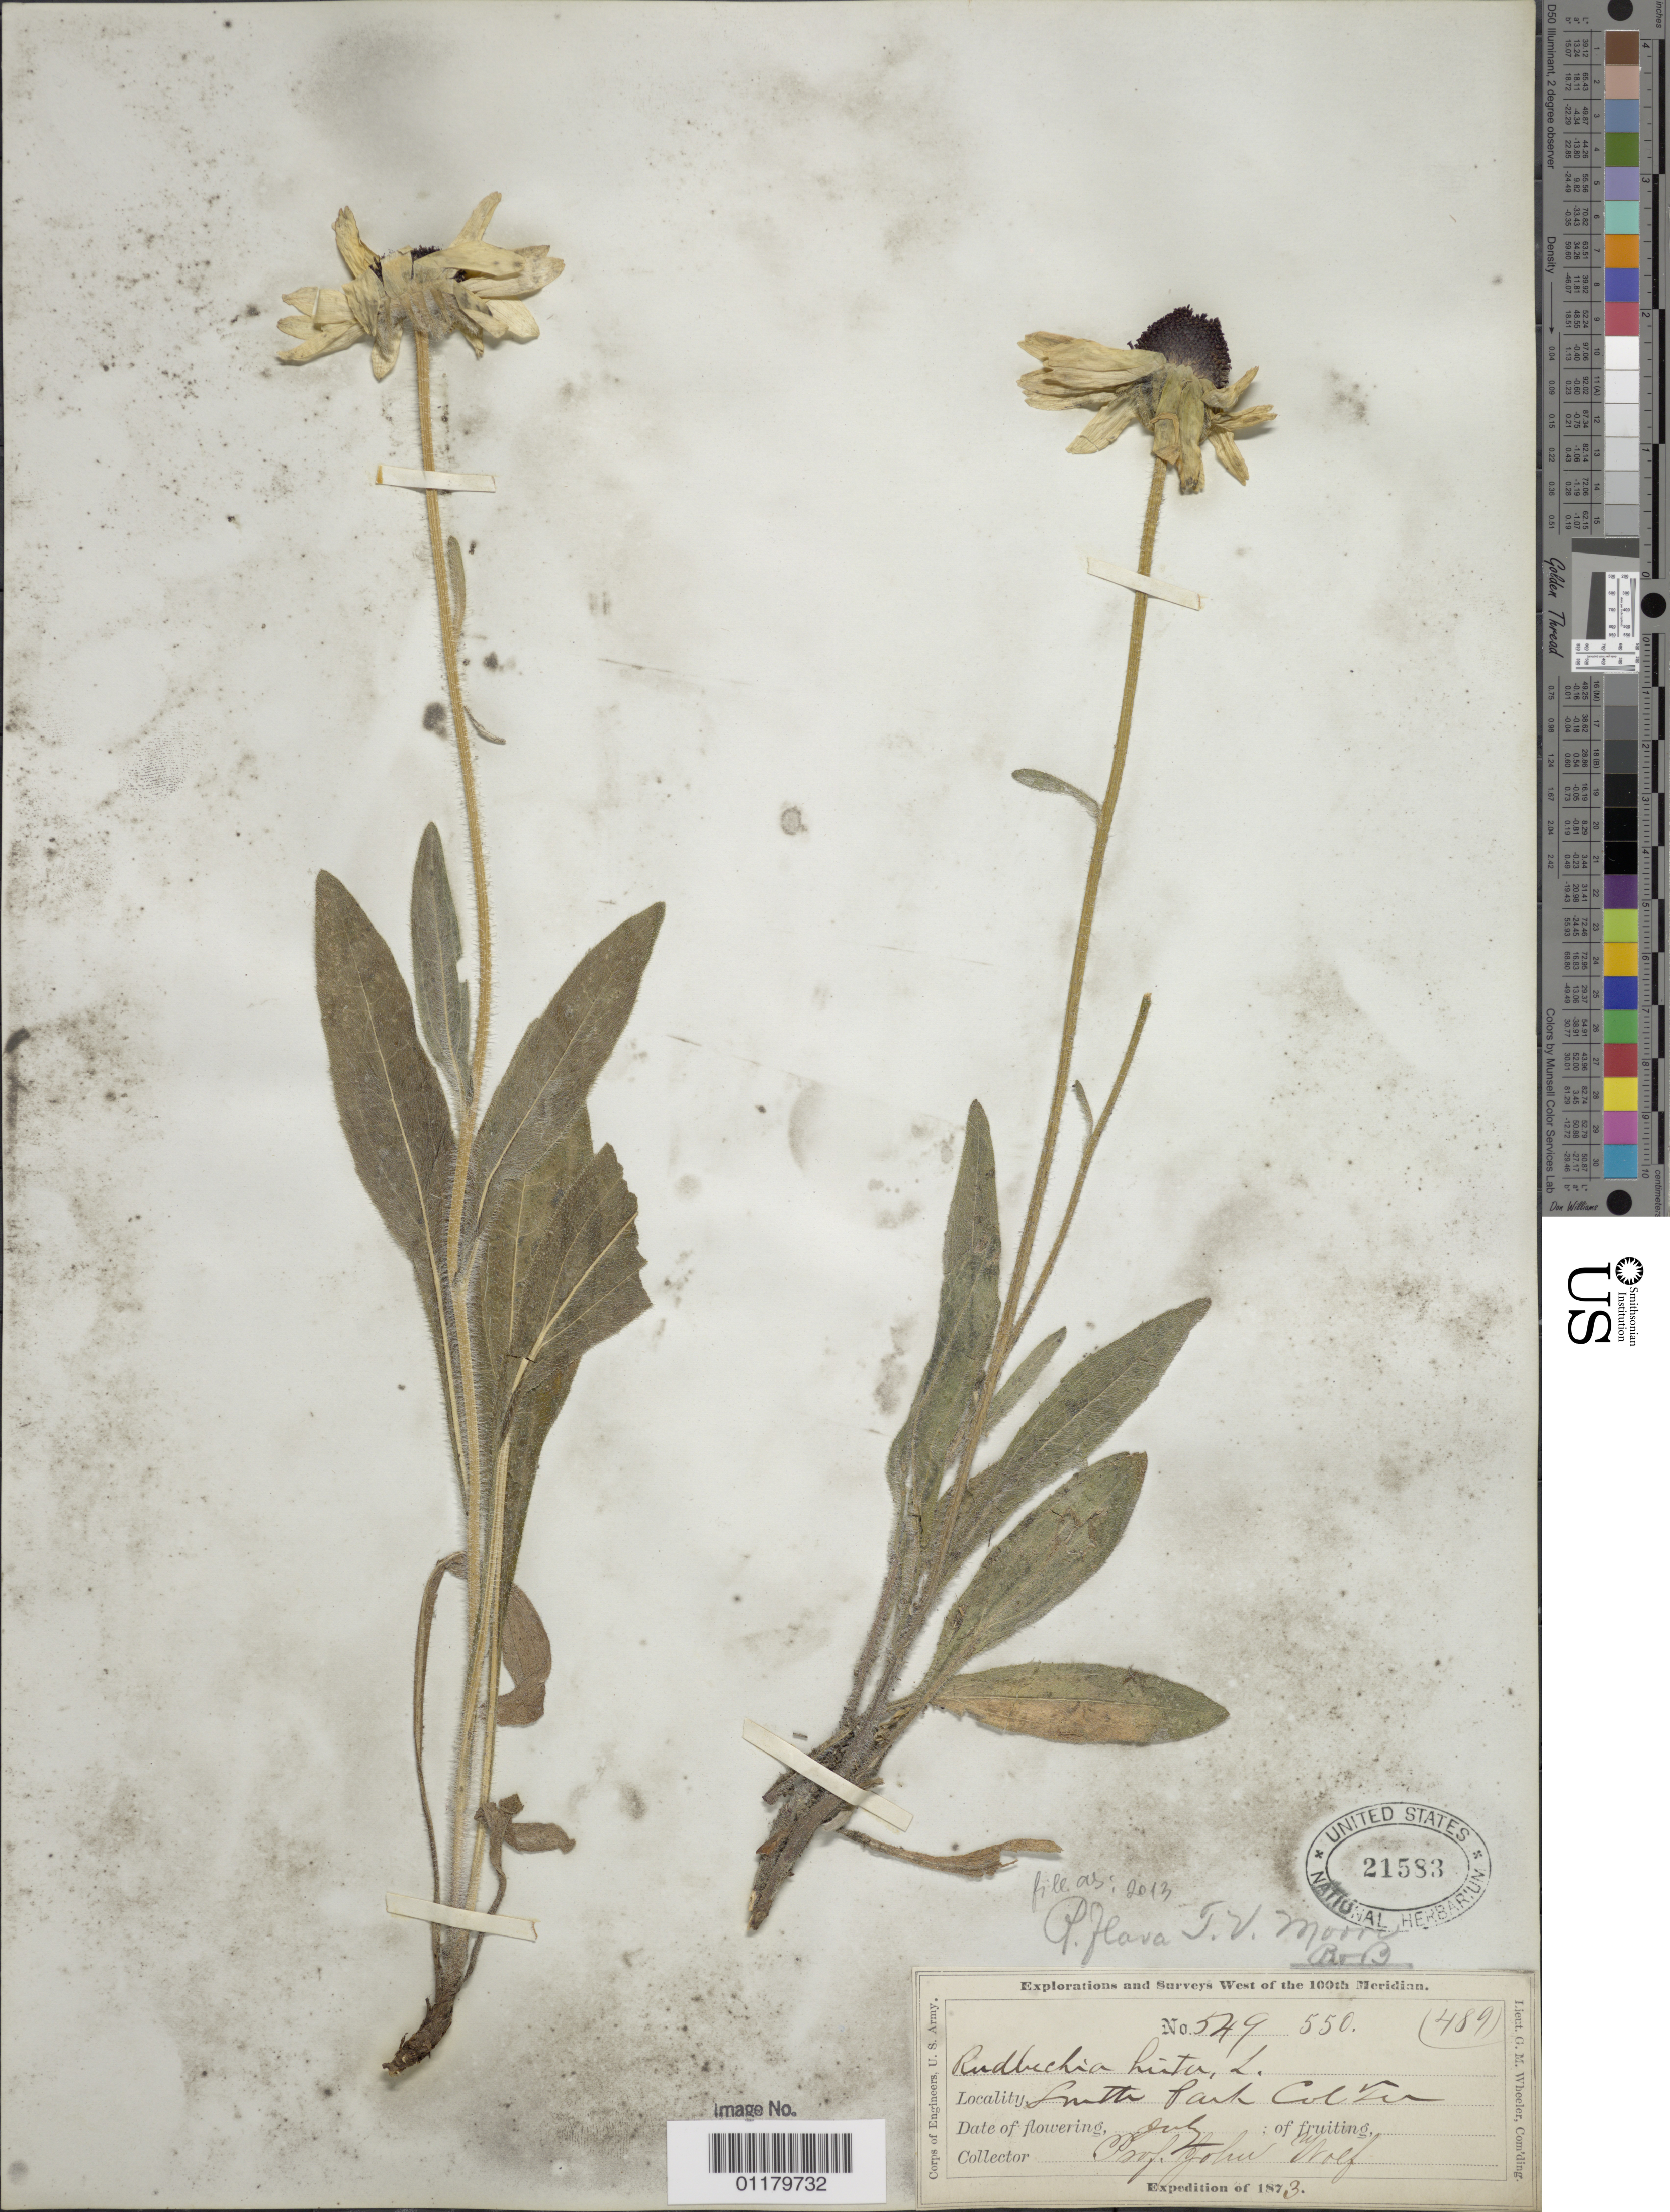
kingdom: Plantae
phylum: Tracheophyta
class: Magnoliopsida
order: Asterales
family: Asteraceae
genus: Rudbeckia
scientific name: Rudbeckia flava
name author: T.V. Moore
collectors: J. Wolf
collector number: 549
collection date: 1873-07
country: United States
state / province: Colorado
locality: South Park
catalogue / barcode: US 21583